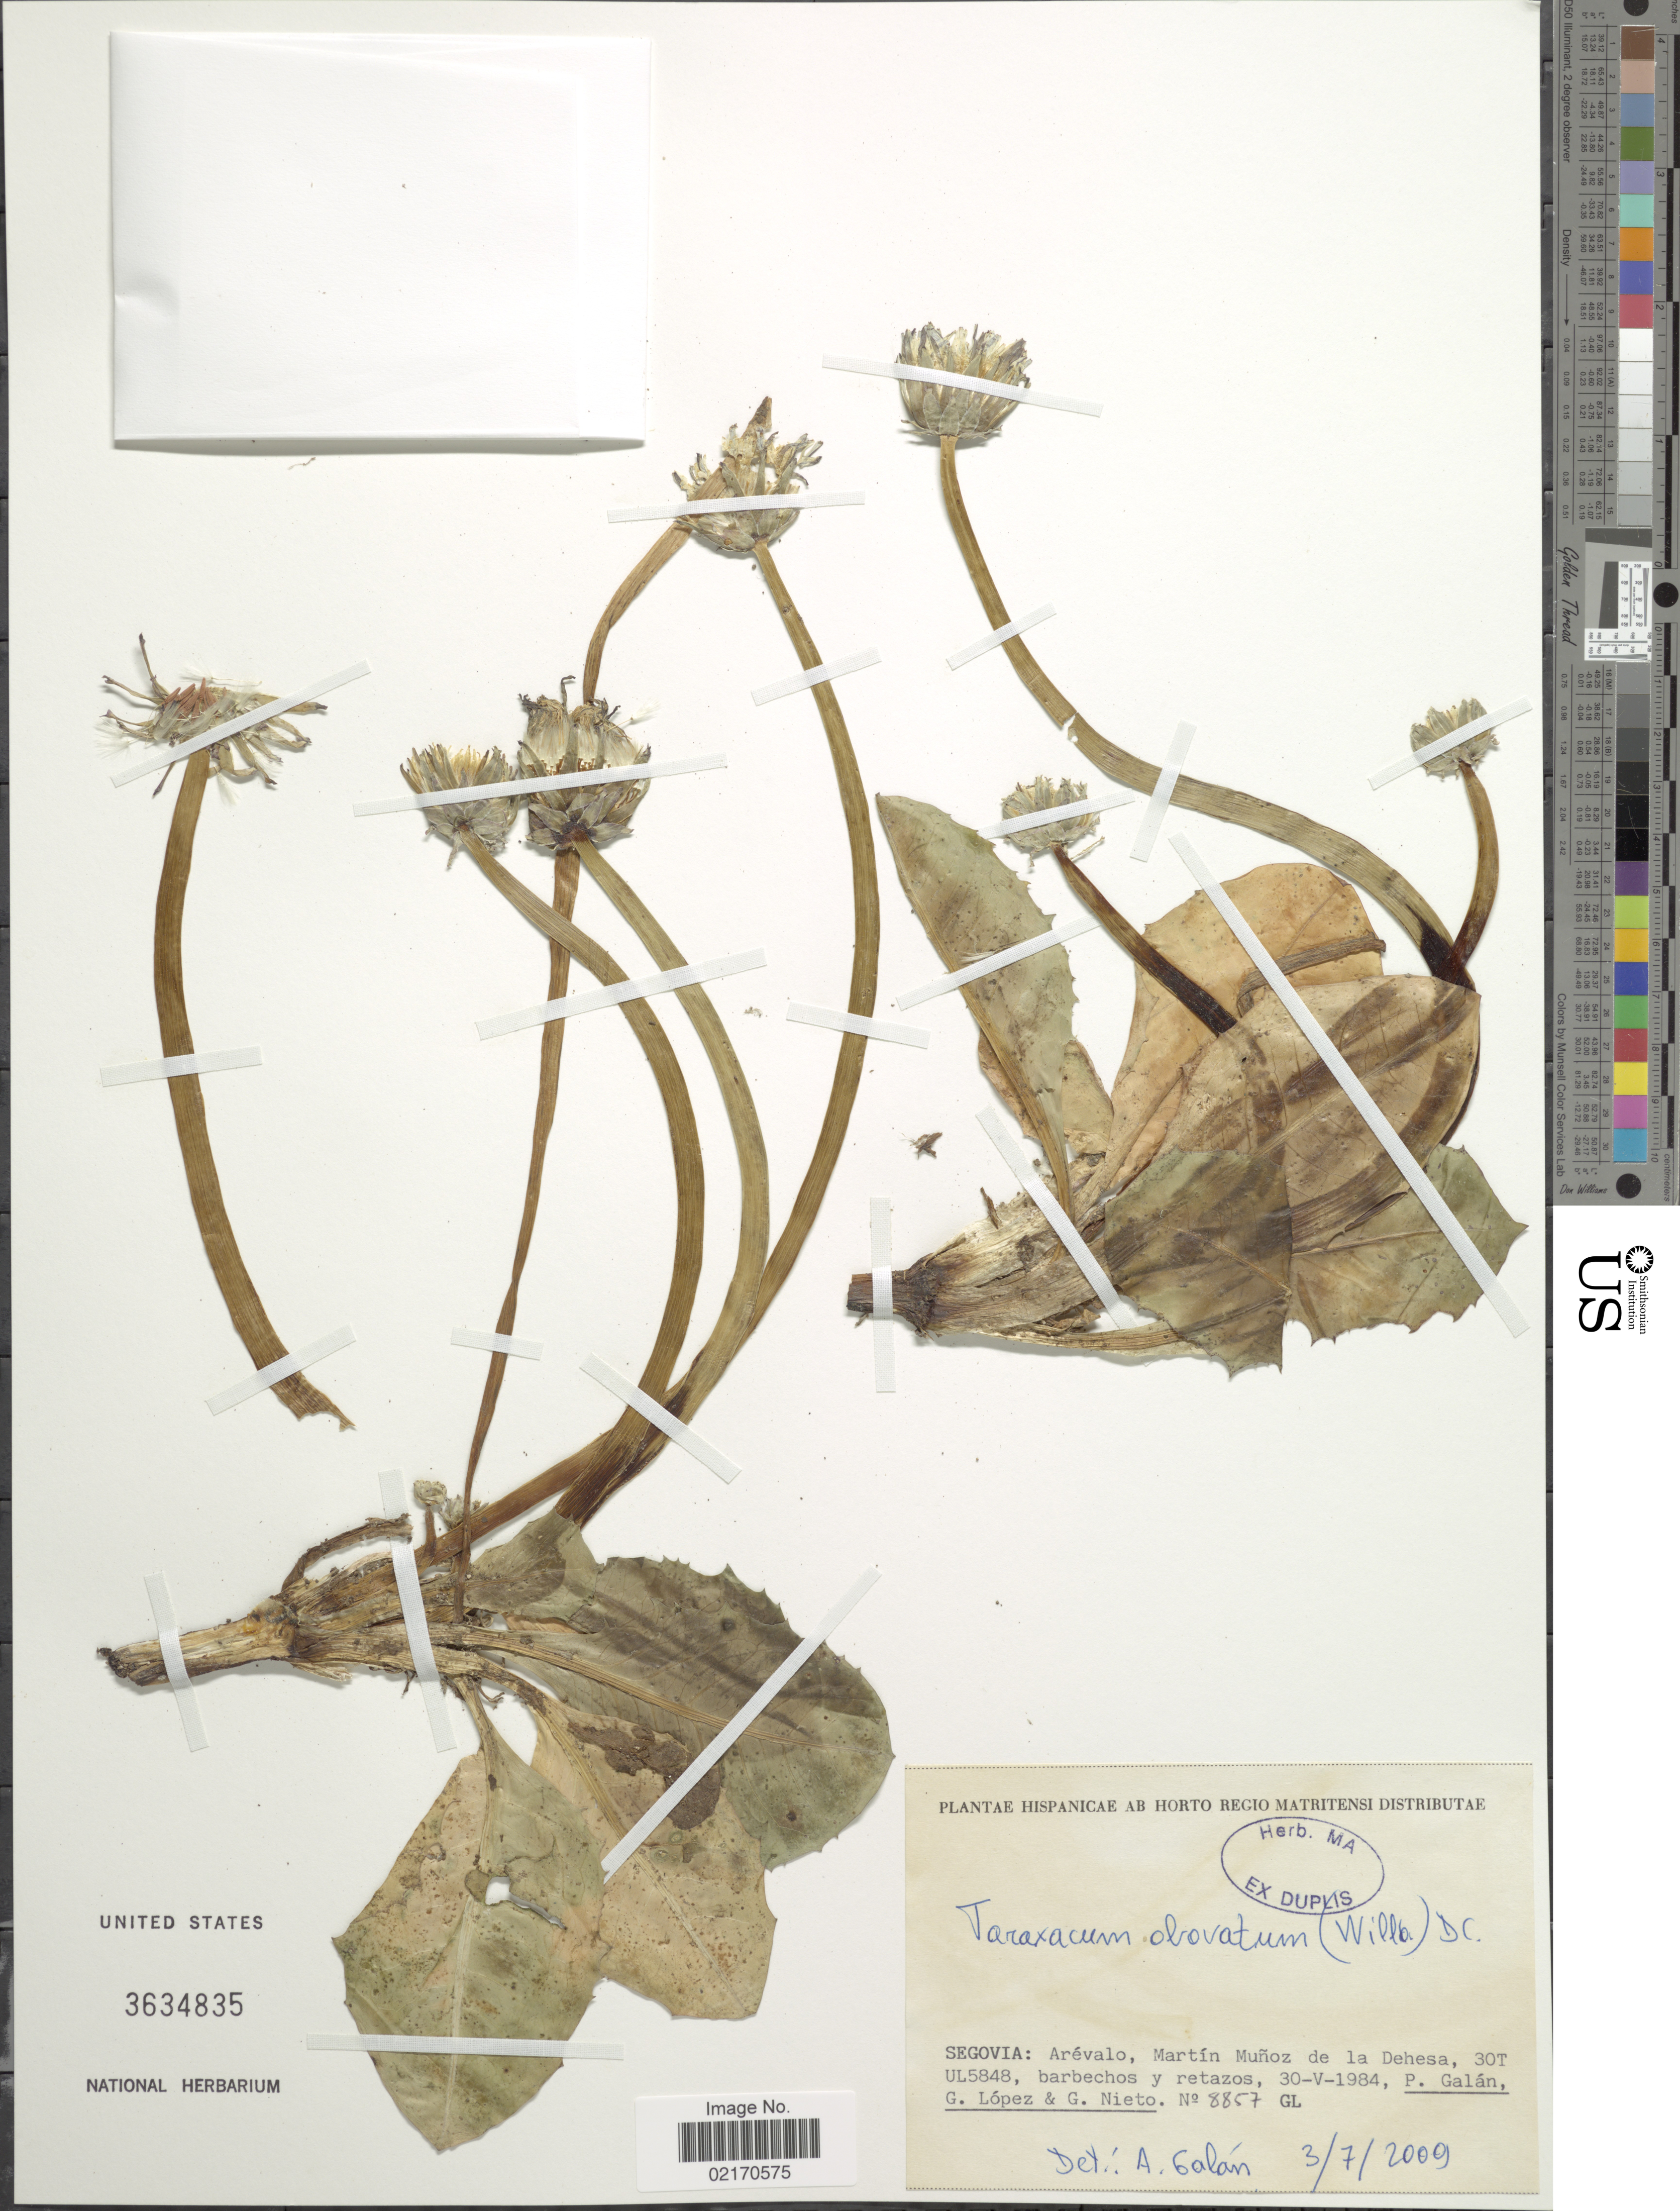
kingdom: Plantae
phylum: Tracheophyta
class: Magnoliopsida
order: Asterales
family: Asteraceae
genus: Taraxacum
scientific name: Taraxacum obovatum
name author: (Willd.) DC.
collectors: P. Galan, G. López & G. Nieto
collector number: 8857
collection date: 1984-05-30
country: Spain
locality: Hispanicae ab Horto Regio Matritensi Distributae, Segovia: Arevalo, Martin Munoz de la Dehesa, 30T UL5848, barbechos y retazos.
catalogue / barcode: US 3634835